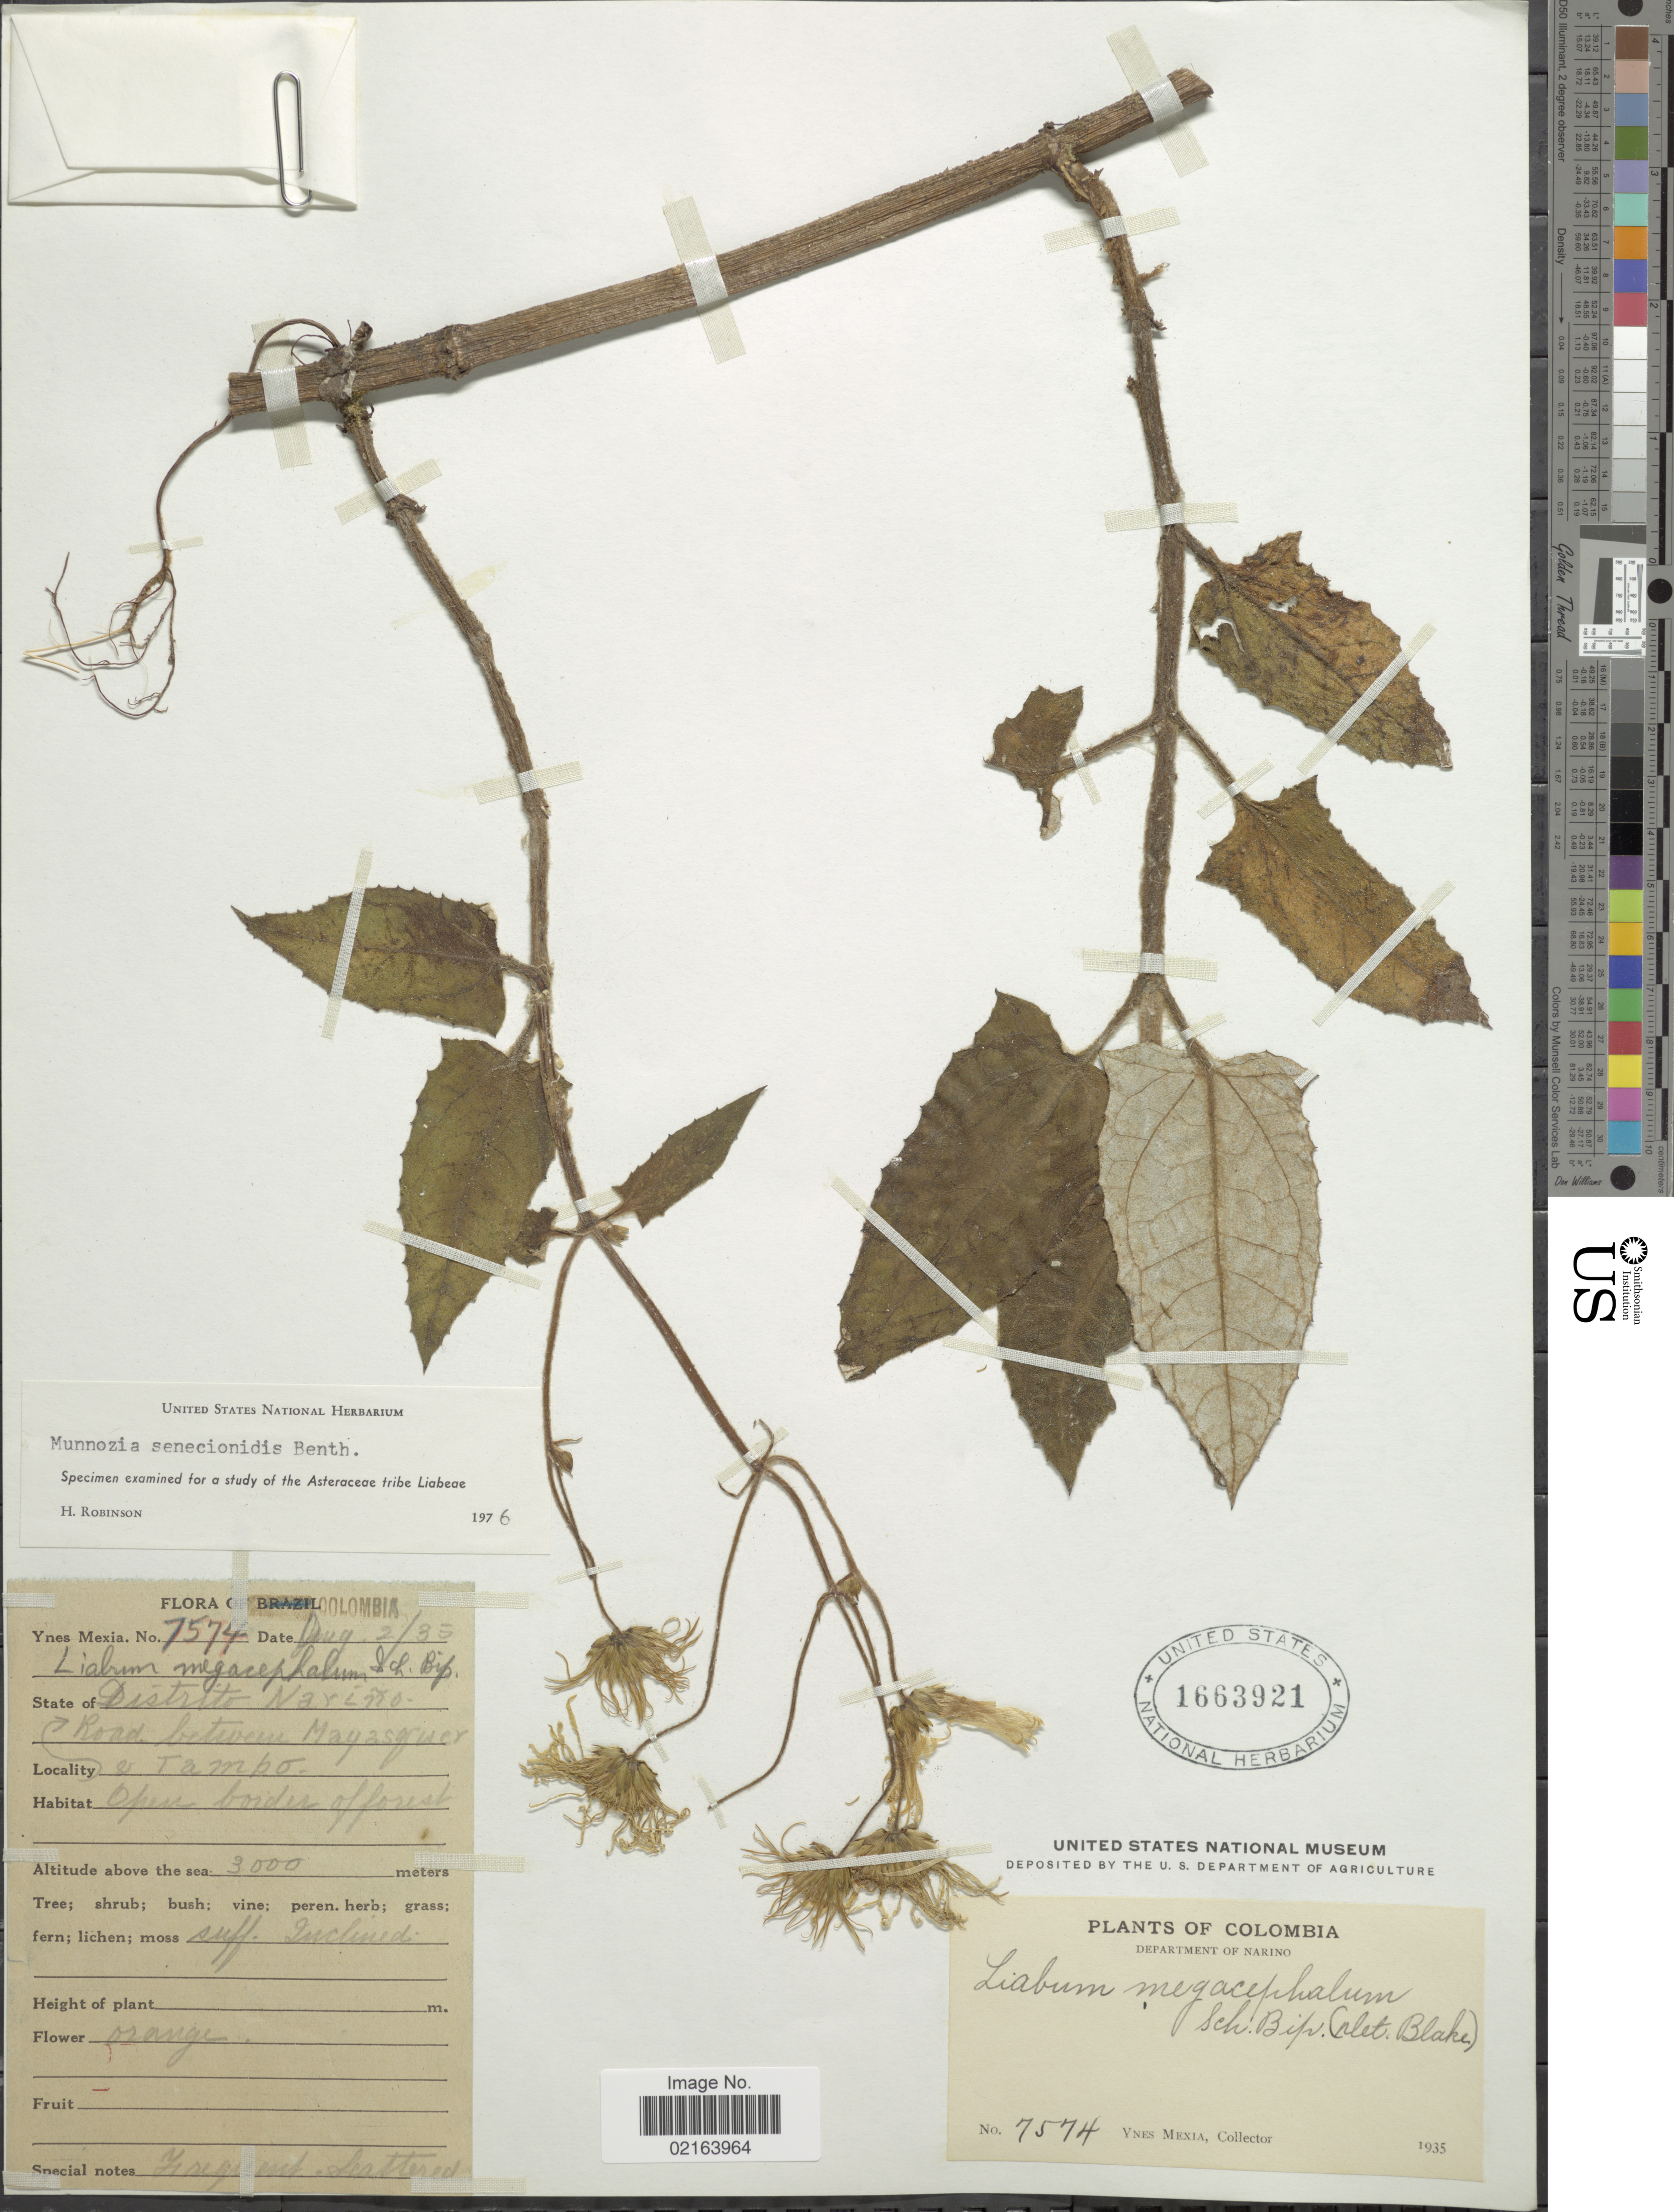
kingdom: Plantae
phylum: Tracheophyta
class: Magnoliopsida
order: Asterales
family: Asteraceae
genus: Munnozia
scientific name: Munnozia senecionidis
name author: Benth.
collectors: Y. Mexia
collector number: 7574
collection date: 1935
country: Colombia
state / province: Nariño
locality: Department of Narino, Tambo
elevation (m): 3000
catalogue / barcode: US 1663921